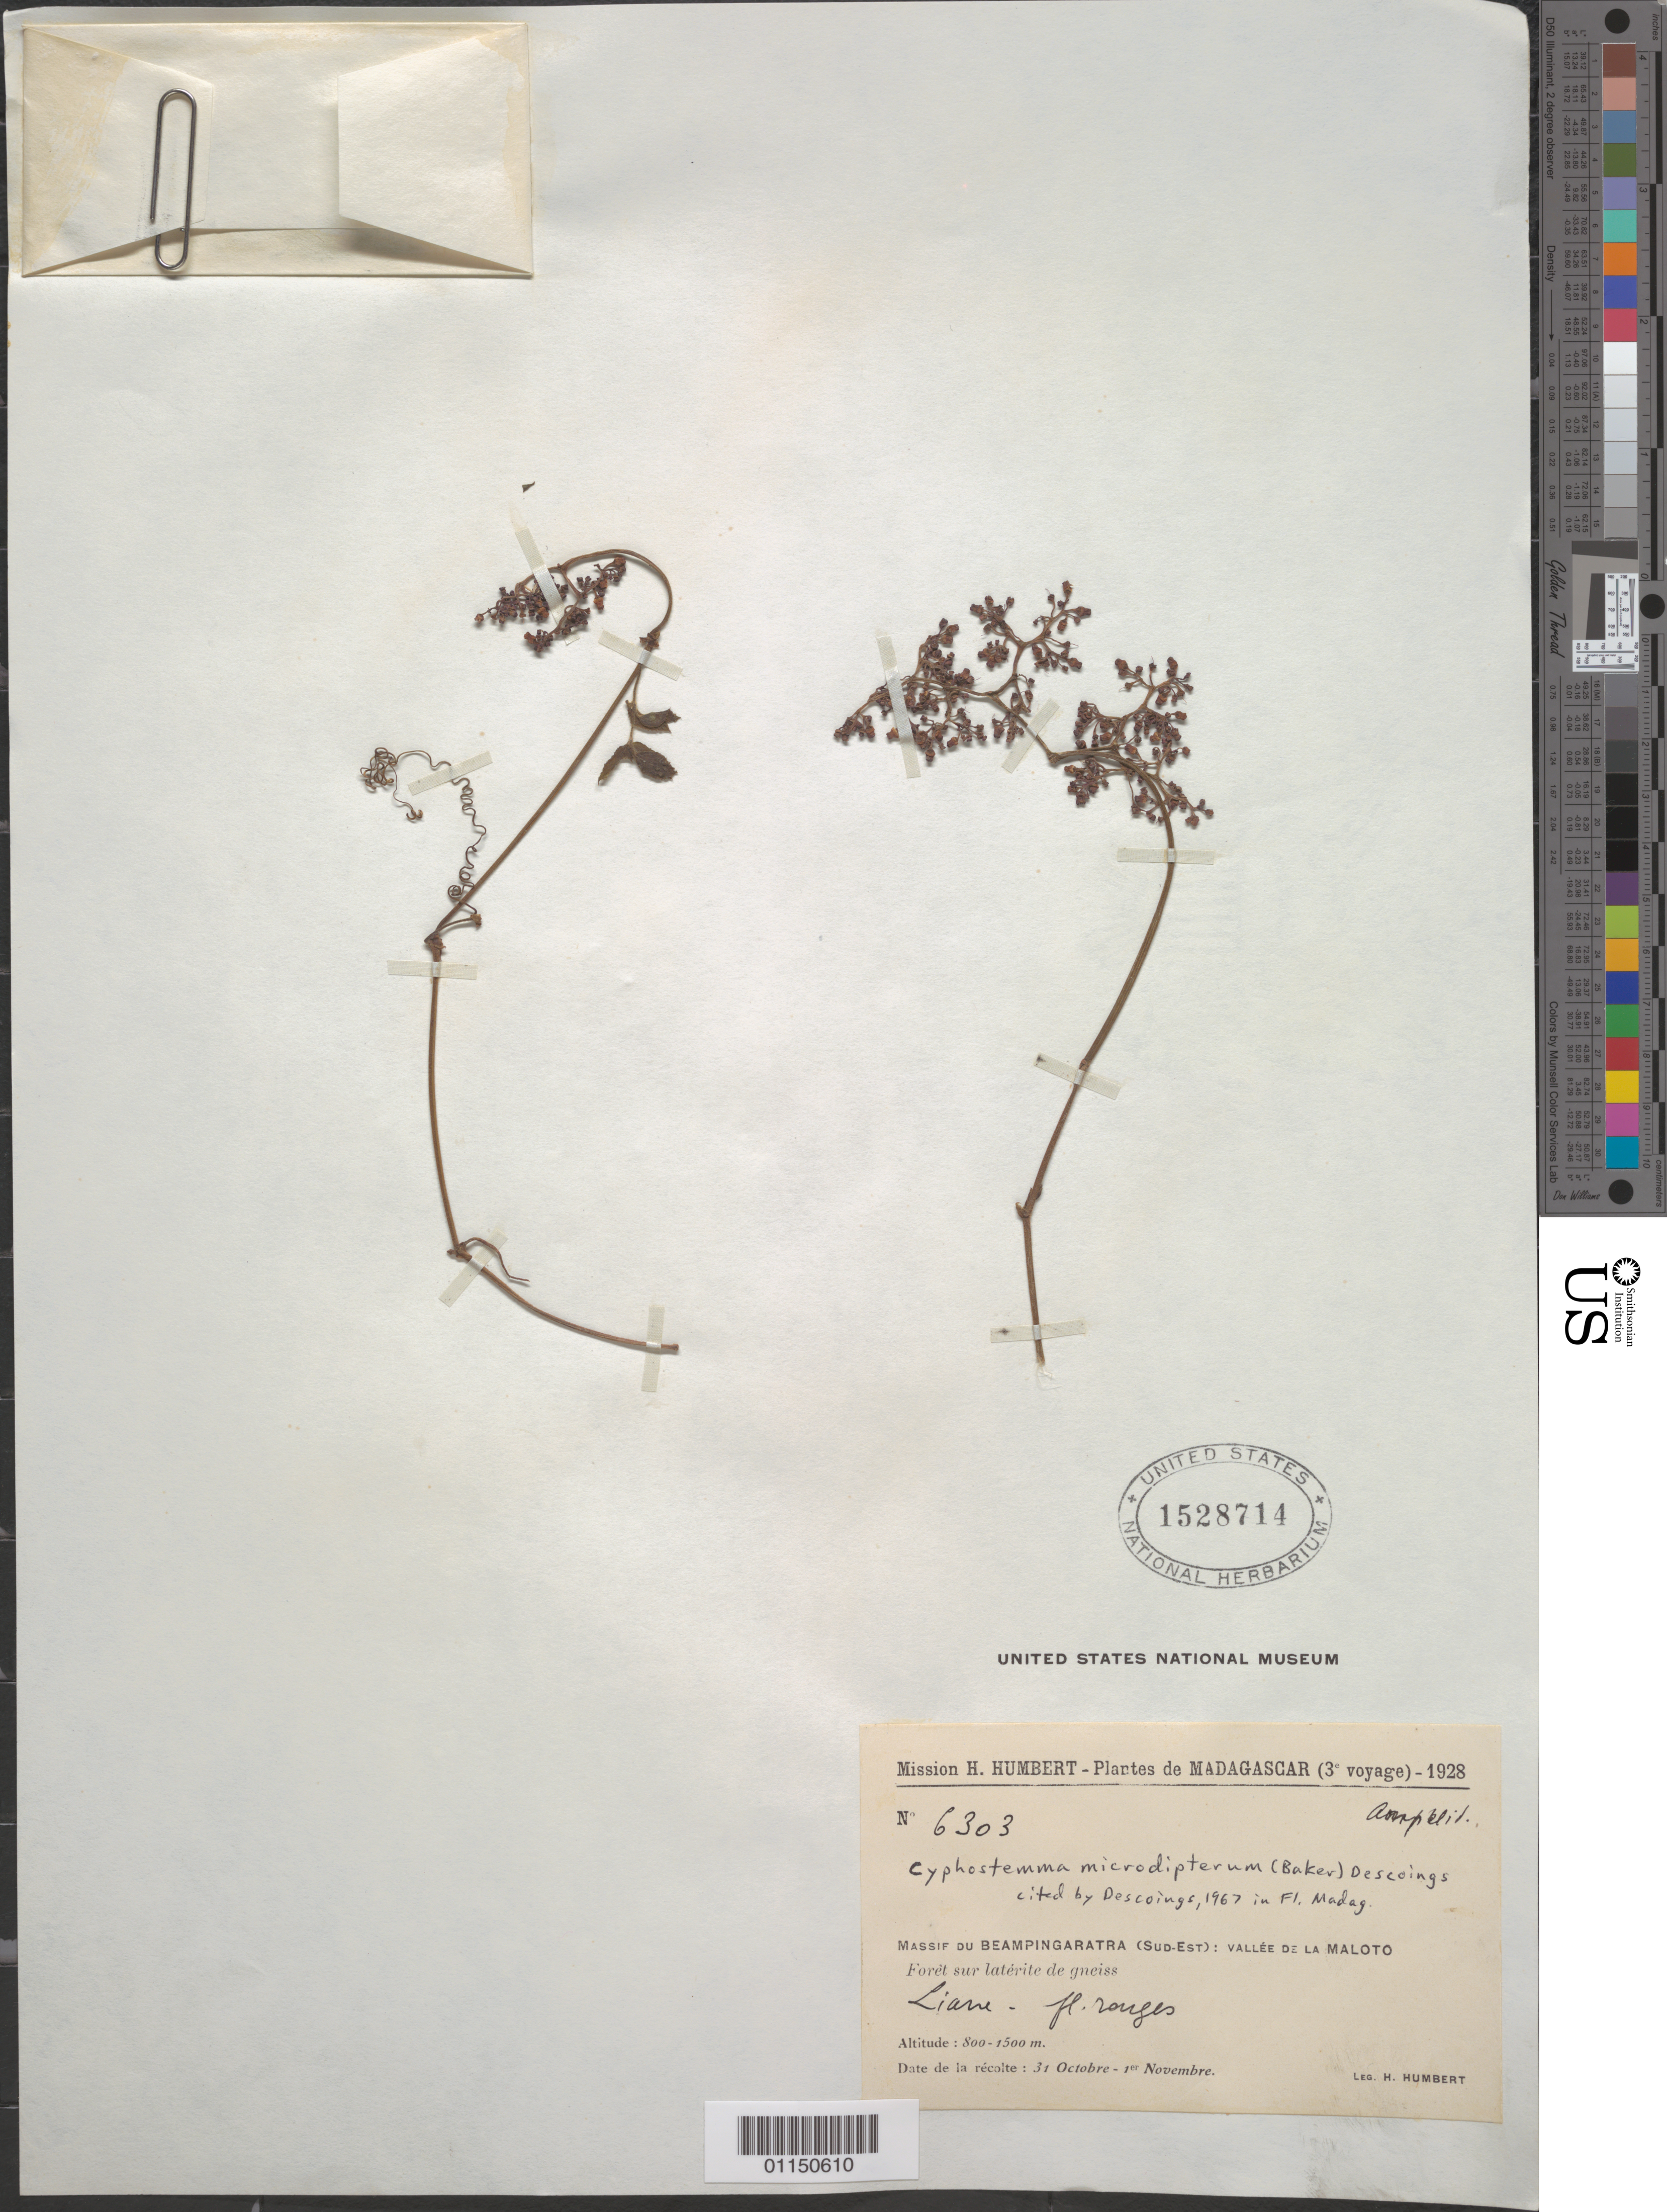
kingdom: Plantae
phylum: Tracheophyta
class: Magnoliopsida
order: Vitales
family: Vitaceae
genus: Cyphostemma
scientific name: Cyphostemma microdiptera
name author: (Baker) Desc.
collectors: H. Humbert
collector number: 6303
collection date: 1928-10-31/1928-11-01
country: Madagascar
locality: Massif du Beampingaratra (Sud-Est): vallee de la Maloto.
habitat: Liana.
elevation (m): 800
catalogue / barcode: US 1528714